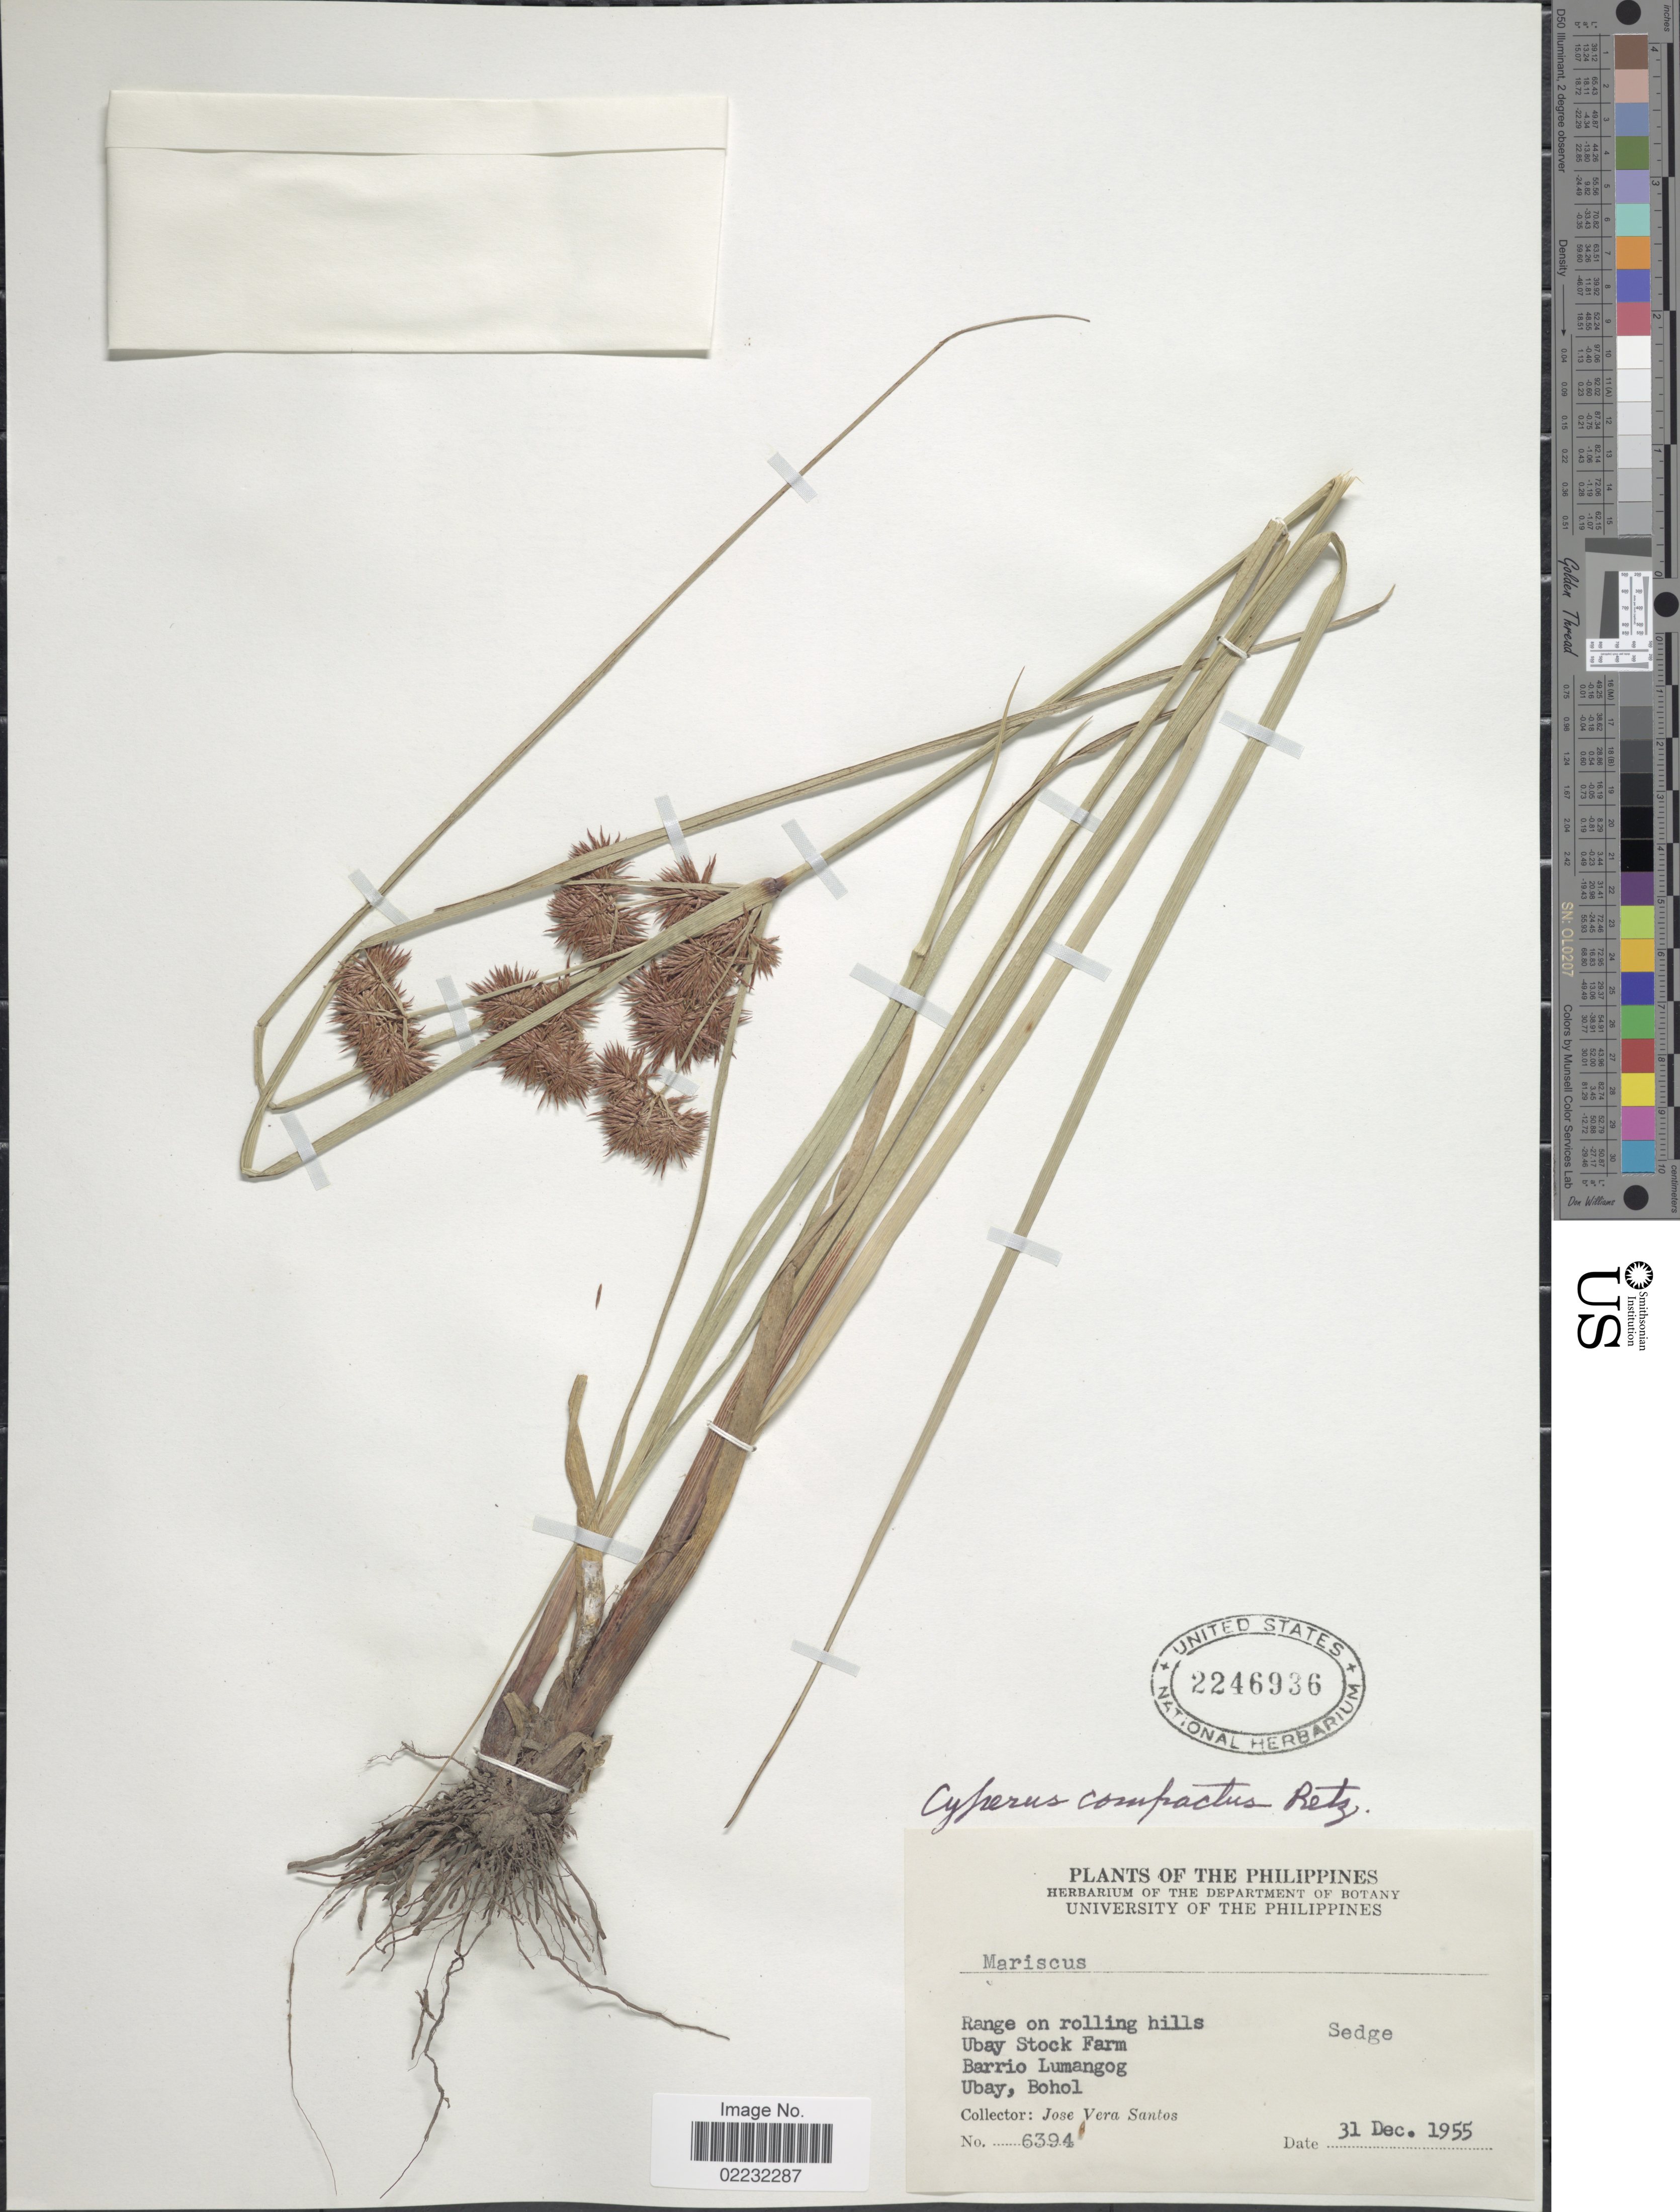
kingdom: Plantae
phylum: Tracheophyta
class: Liliopsida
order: Poales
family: Cyperaceae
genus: Cyperus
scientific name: Cyperus compactus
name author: Retz.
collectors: J. Santos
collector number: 6394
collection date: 1955-12-31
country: Philippines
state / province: Central Visayas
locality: Range on rolling hills, Ubay Stock Farm, Barrio Lumangog, Ubay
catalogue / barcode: US 2246936